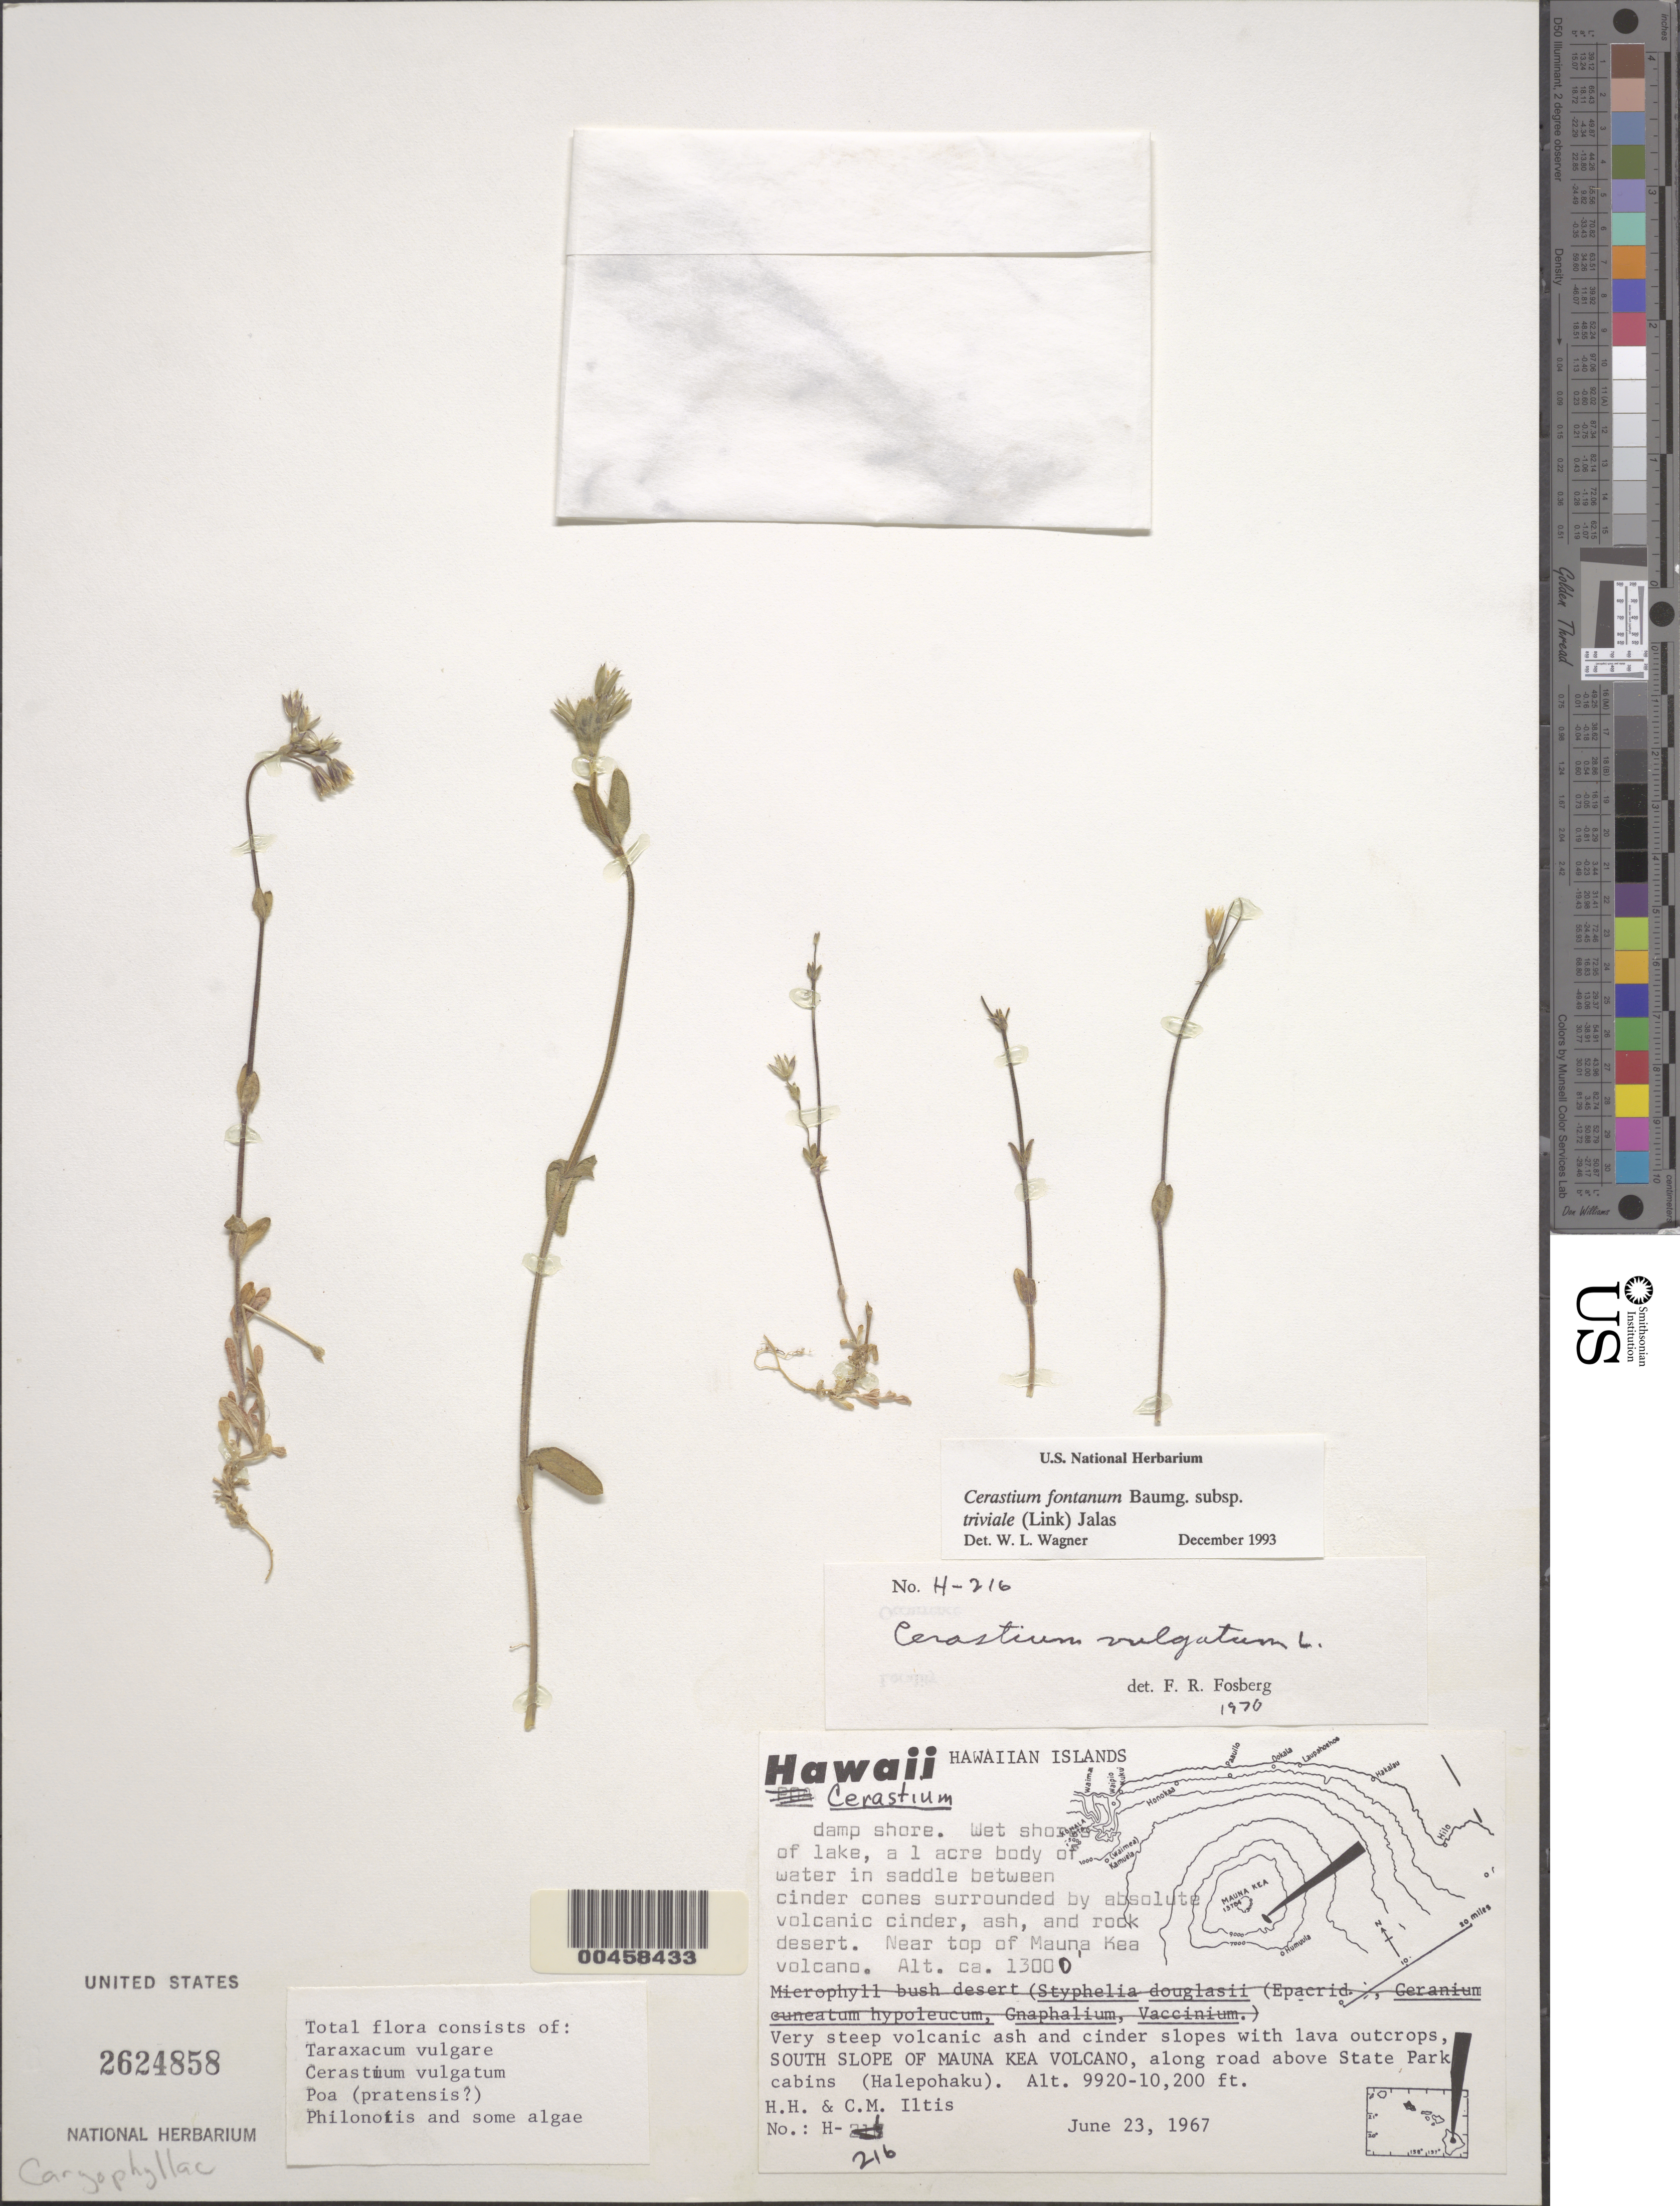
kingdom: Plantae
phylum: Tracheophyta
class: Magnoliopsida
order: Caryophyllales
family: Caryophyllaceae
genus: Cerastium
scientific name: Cerastium fontanum subsp. triviale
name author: (E.H.L. Krause) Jalas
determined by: Wagner, W. L., (BOT), Smithsonian Institution - National Museum of Natural History (UNITED STATES)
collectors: H. H. Iltis & C. M Iltis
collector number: H-216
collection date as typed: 23 Jun 1967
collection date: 1967-06-23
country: United States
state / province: Hawaii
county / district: Hawaii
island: Hawaii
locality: South slope of Mauna Kea Volcano, along road above State Park cabins (Halepohaku). Near top of Mauna Kea volcano, shores of l...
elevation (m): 3024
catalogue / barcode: US 2624858